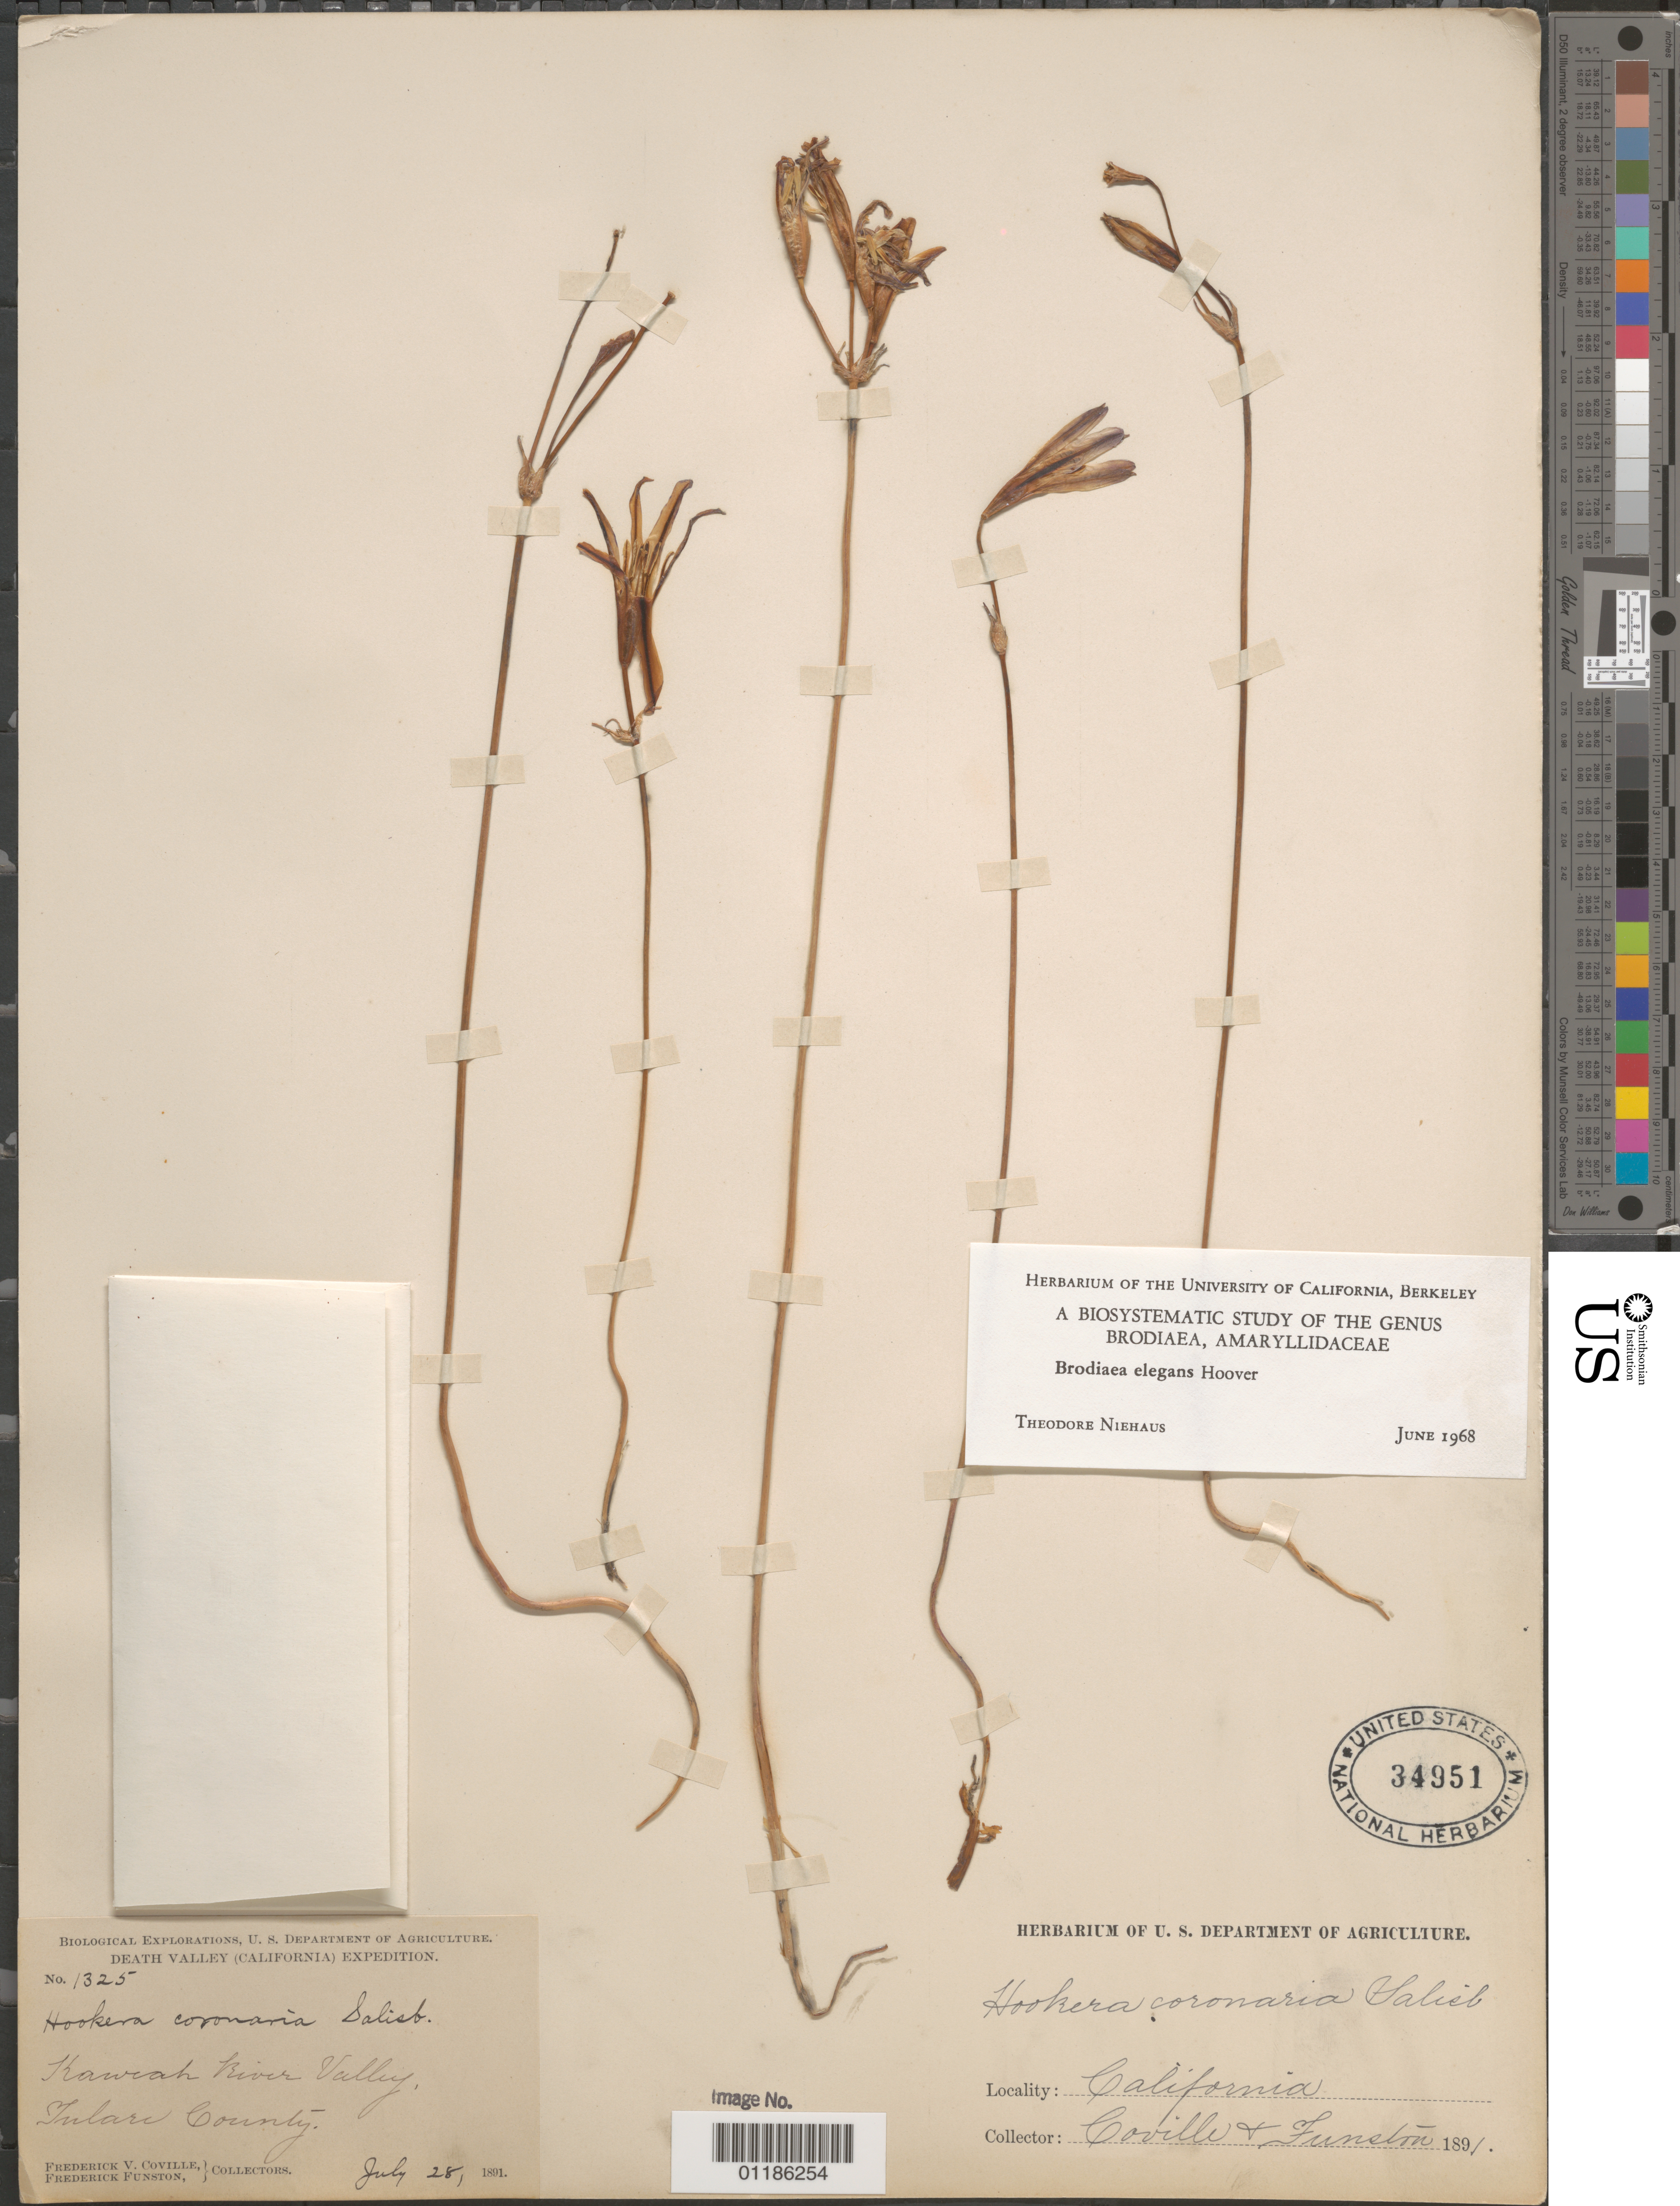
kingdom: Plantae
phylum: Tracheophyta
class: Liliopsida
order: Asparagales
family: Asparagaceae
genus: Brodiaea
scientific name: Brodiaea elegans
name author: Hoover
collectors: F. V. Coville & F. Funston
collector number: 1325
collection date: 1891-07-28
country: United States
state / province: California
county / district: Tulare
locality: Kaweah River Valley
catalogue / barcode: US 34951